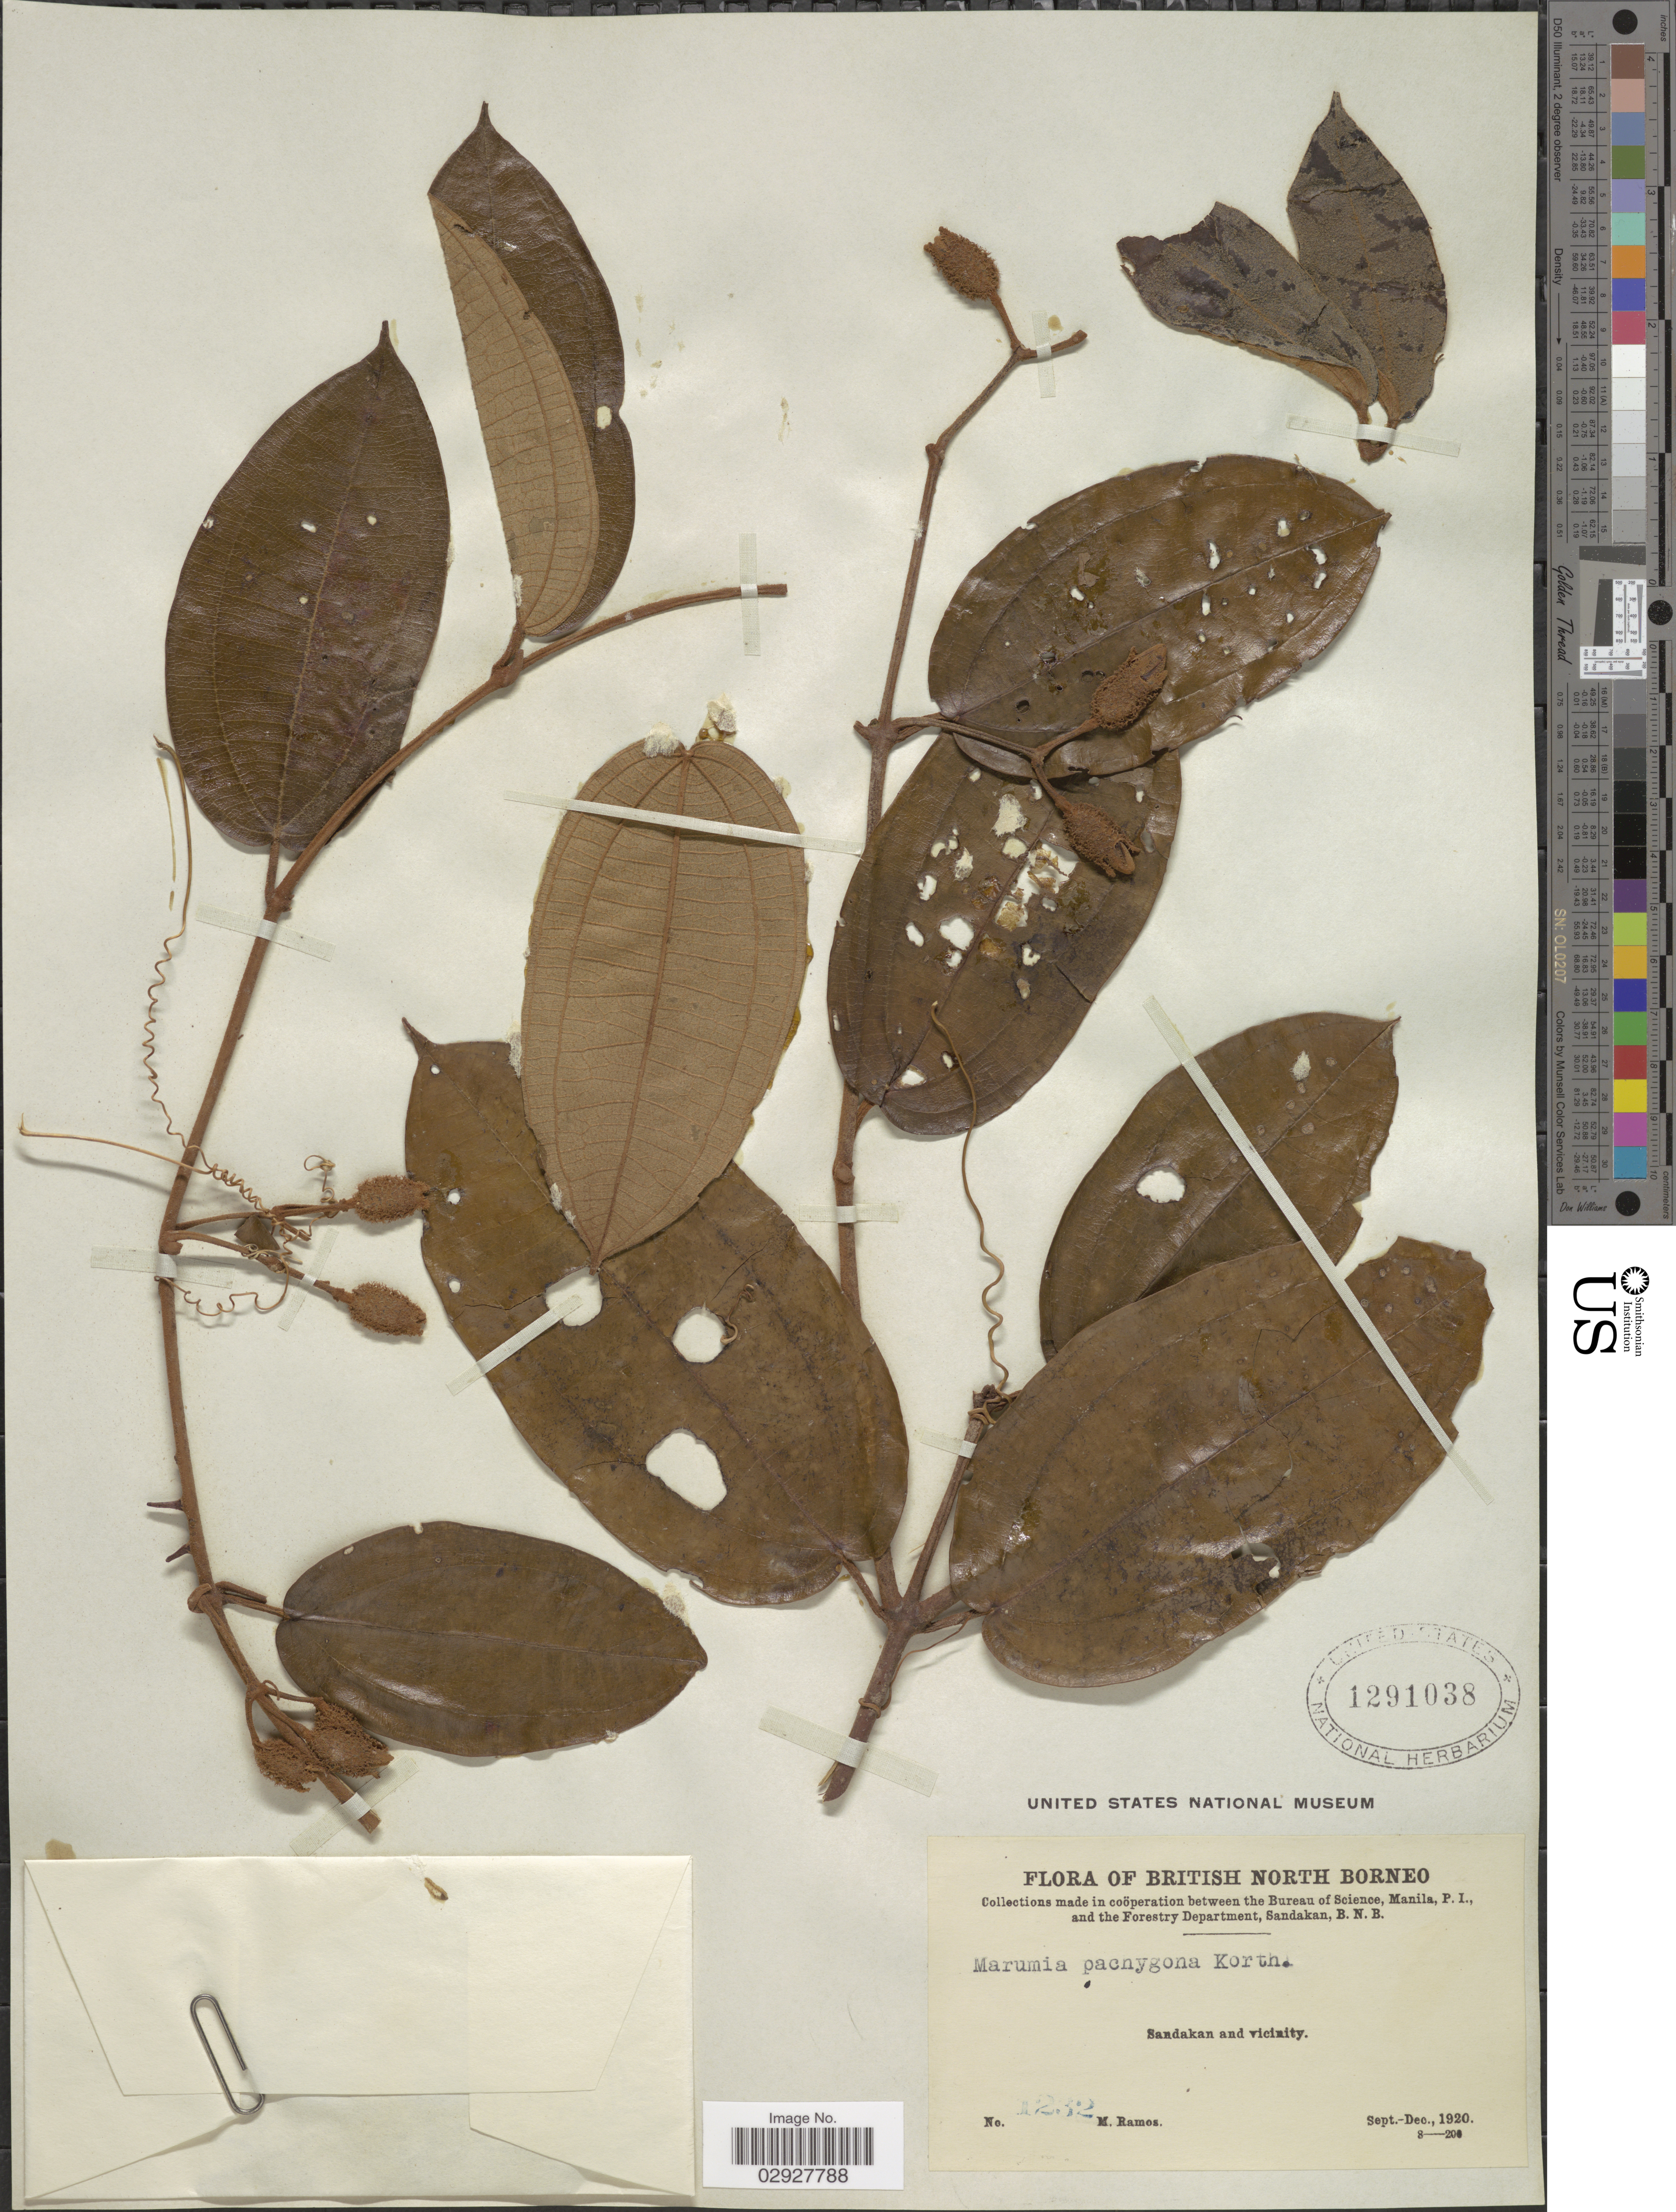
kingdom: Plantae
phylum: Tracheophyta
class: Magnoliopsida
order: Myrtales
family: Melastomataceae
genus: Macrolenes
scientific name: Macrolenes pachygyna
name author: (Korth.) M.P. Nayar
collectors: M. Ramos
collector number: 1232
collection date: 1920-09/1920-12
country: Malaysia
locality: British North Borneo. Sandakan and vicinity.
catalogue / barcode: US 1291038